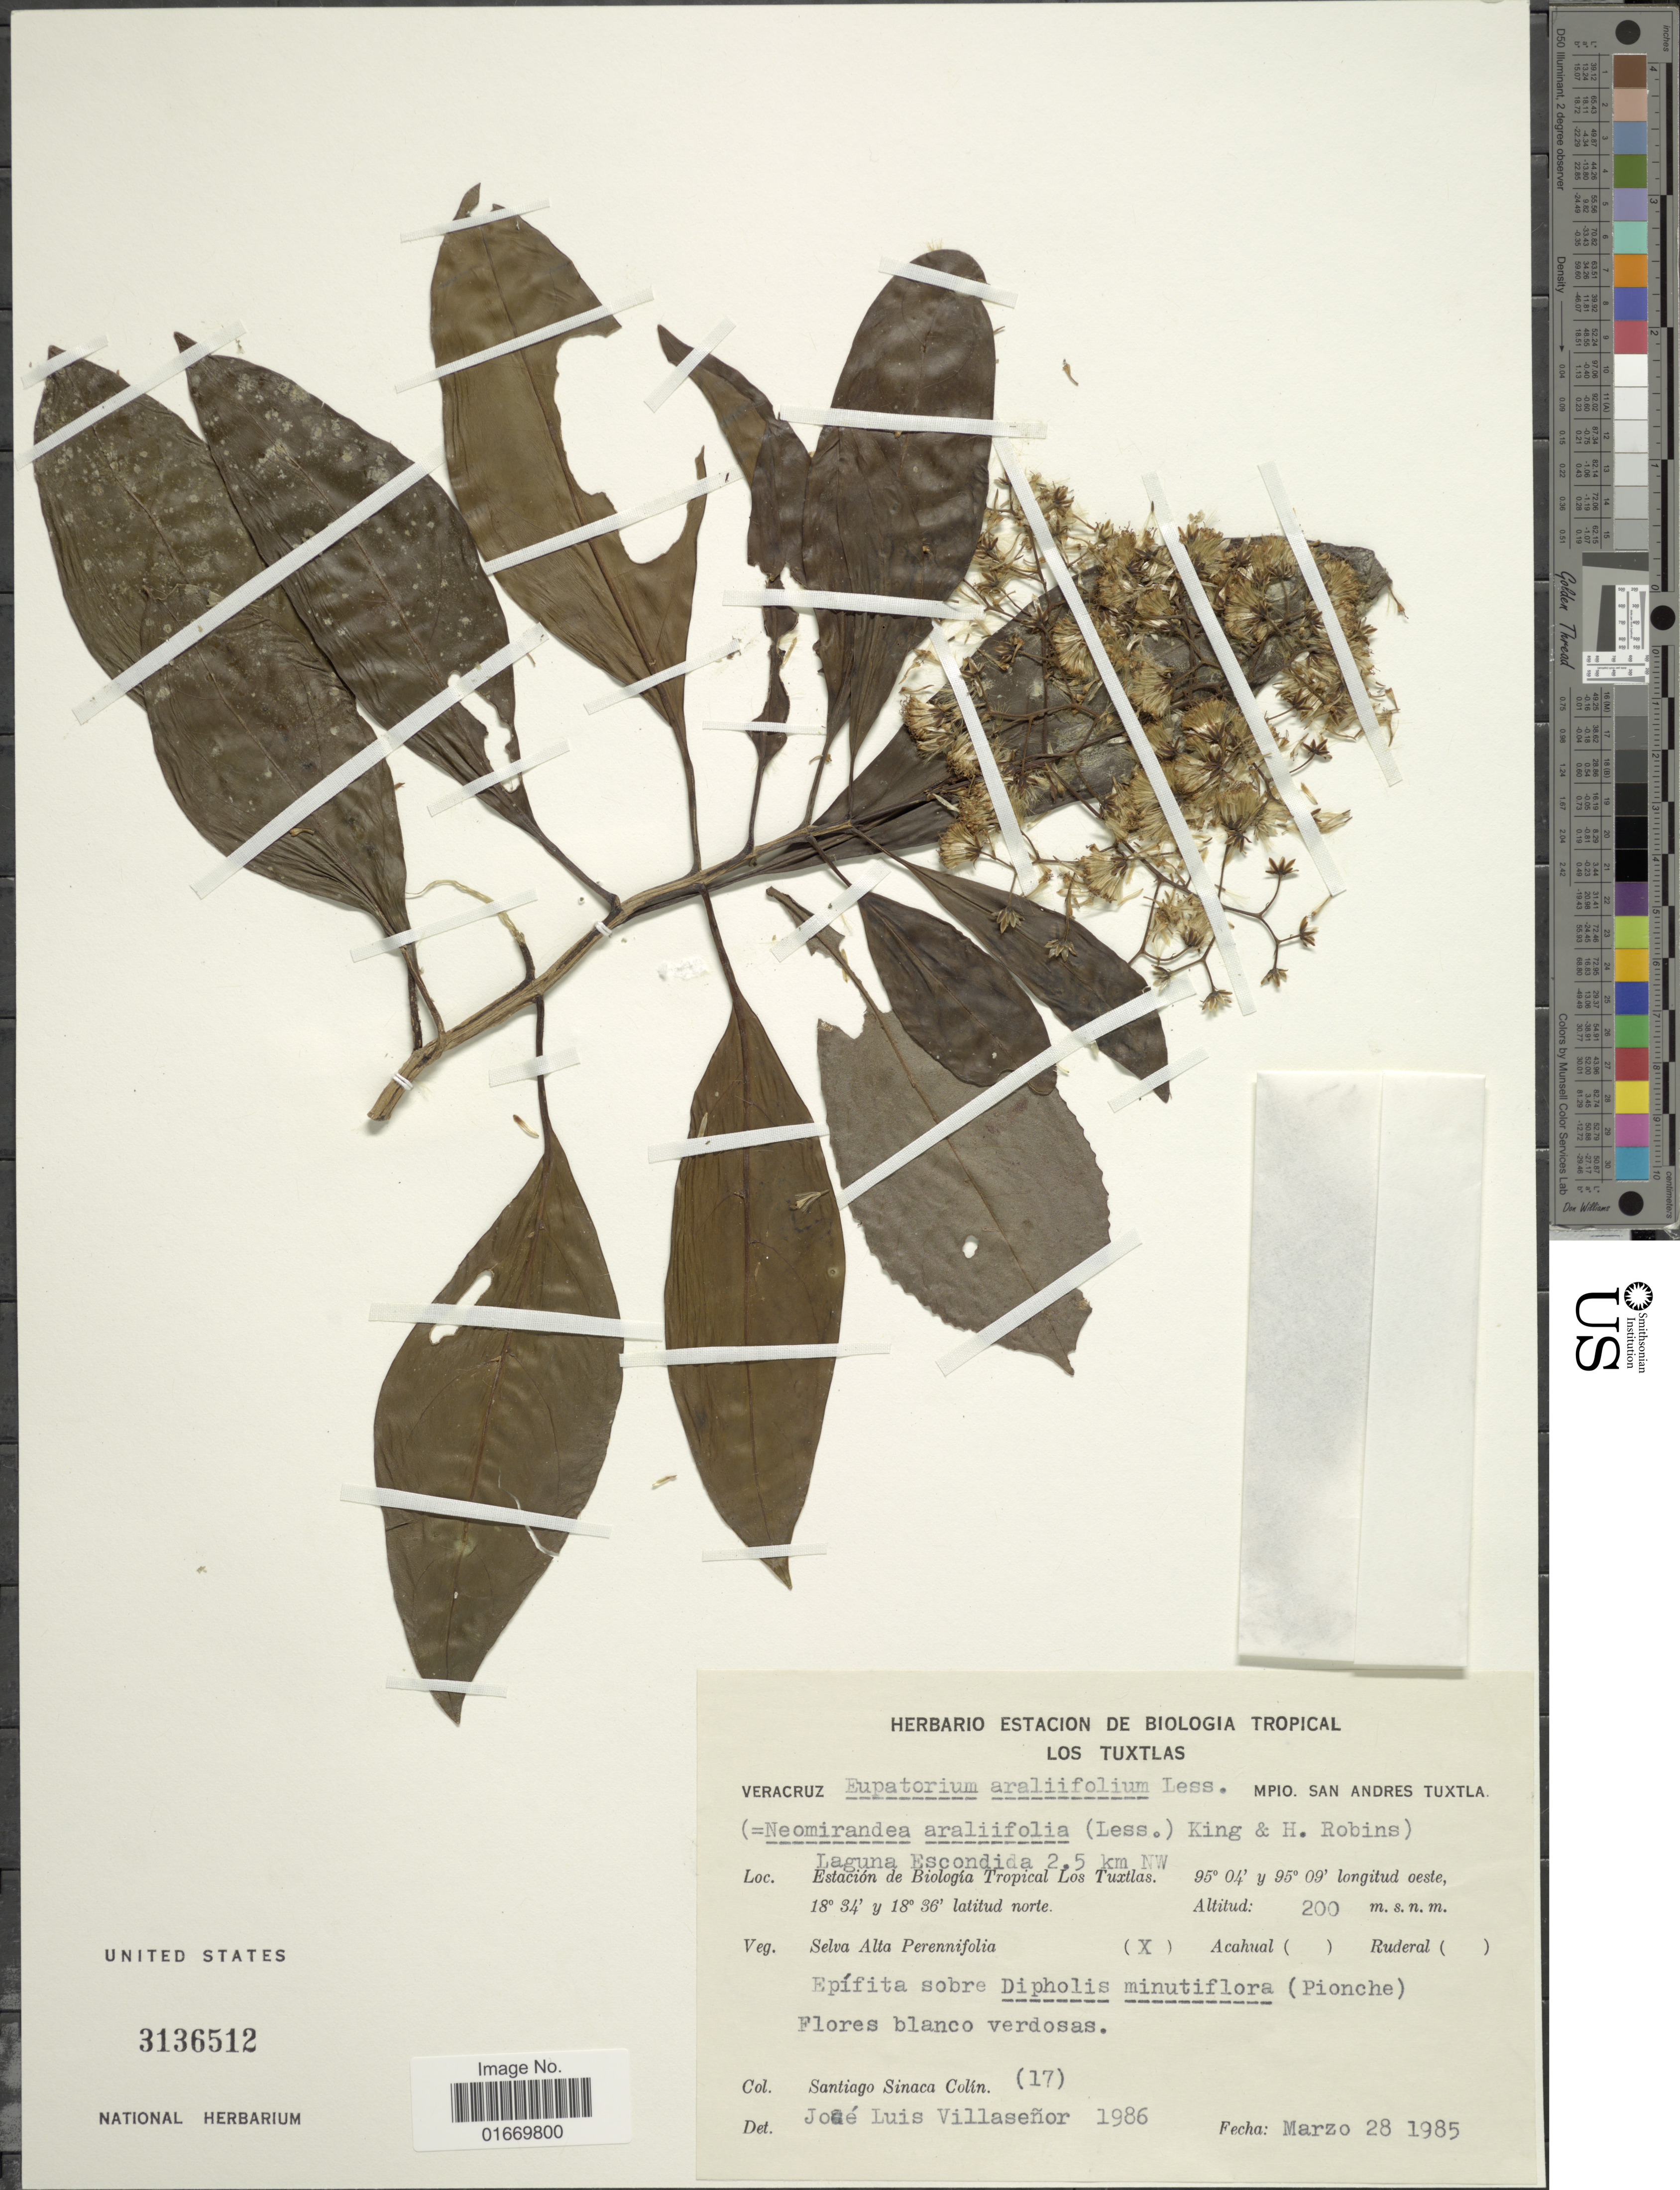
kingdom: Plantae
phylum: Tracheophyta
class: Magnoliopsida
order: Asterales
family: Asteraceae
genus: Neomirandea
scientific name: Neomirandea araliaefolia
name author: (Less.) R.M. King & H. Rob.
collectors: S. Sinaca Colin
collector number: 1986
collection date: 1985-03-28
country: Mexico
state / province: Veracruz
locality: Laguna Escondida 2.5 km NW, Estacion de Biologica Tropical Los Tuxtlas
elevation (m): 200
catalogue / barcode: US 3136512